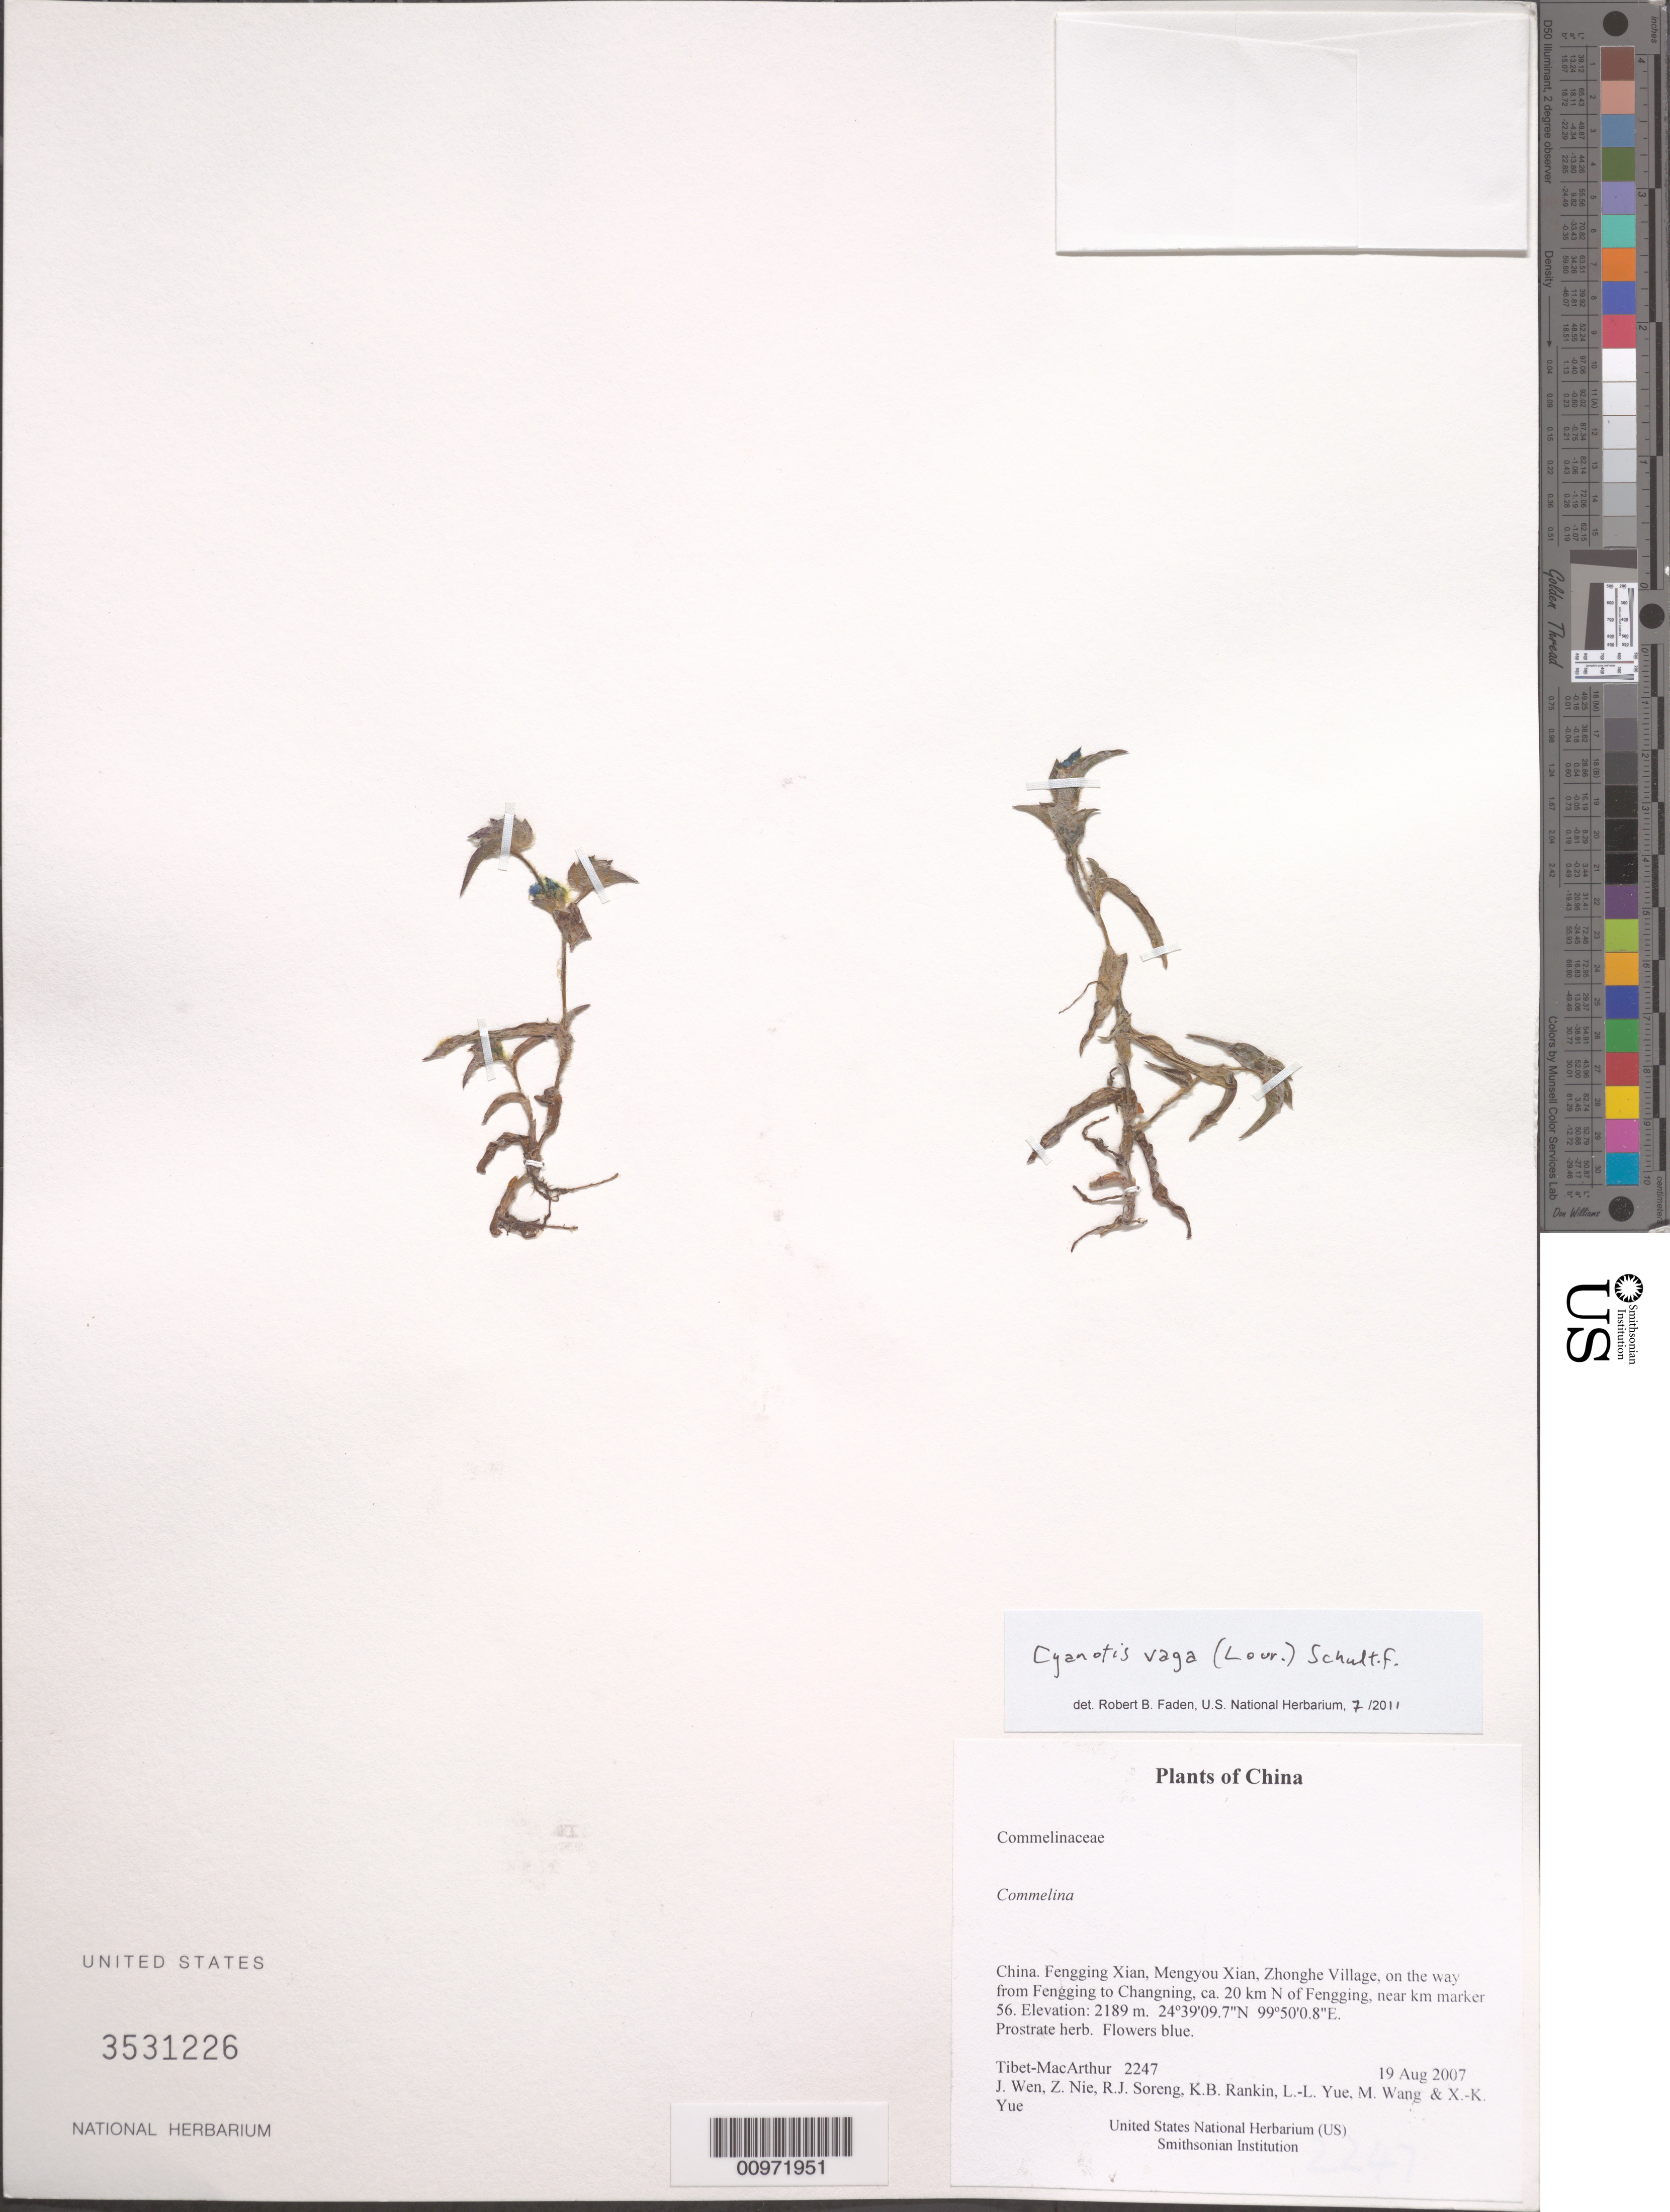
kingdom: Plantae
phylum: Tracheophyta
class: Liliopsida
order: Commelinales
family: Commelinaceae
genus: Cyanotis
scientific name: Cyanotis vaga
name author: (Lour.) Schult. & Schult. f.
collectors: Tibet-MacArthur, J. Wen, Z. Nie, R. J. Soreng, K. Rankin, L. Yue, M. Wang & X. Yue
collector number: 2247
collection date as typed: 19 Aug 2007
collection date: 2007-08-19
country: China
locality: Fengging Xian, Mengyou Xian, Zhonghe Village, on the way from Fengging to Changning, ca. 20 km N of Fengging, near km marker 56.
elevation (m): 2189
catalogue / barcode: US 3531226